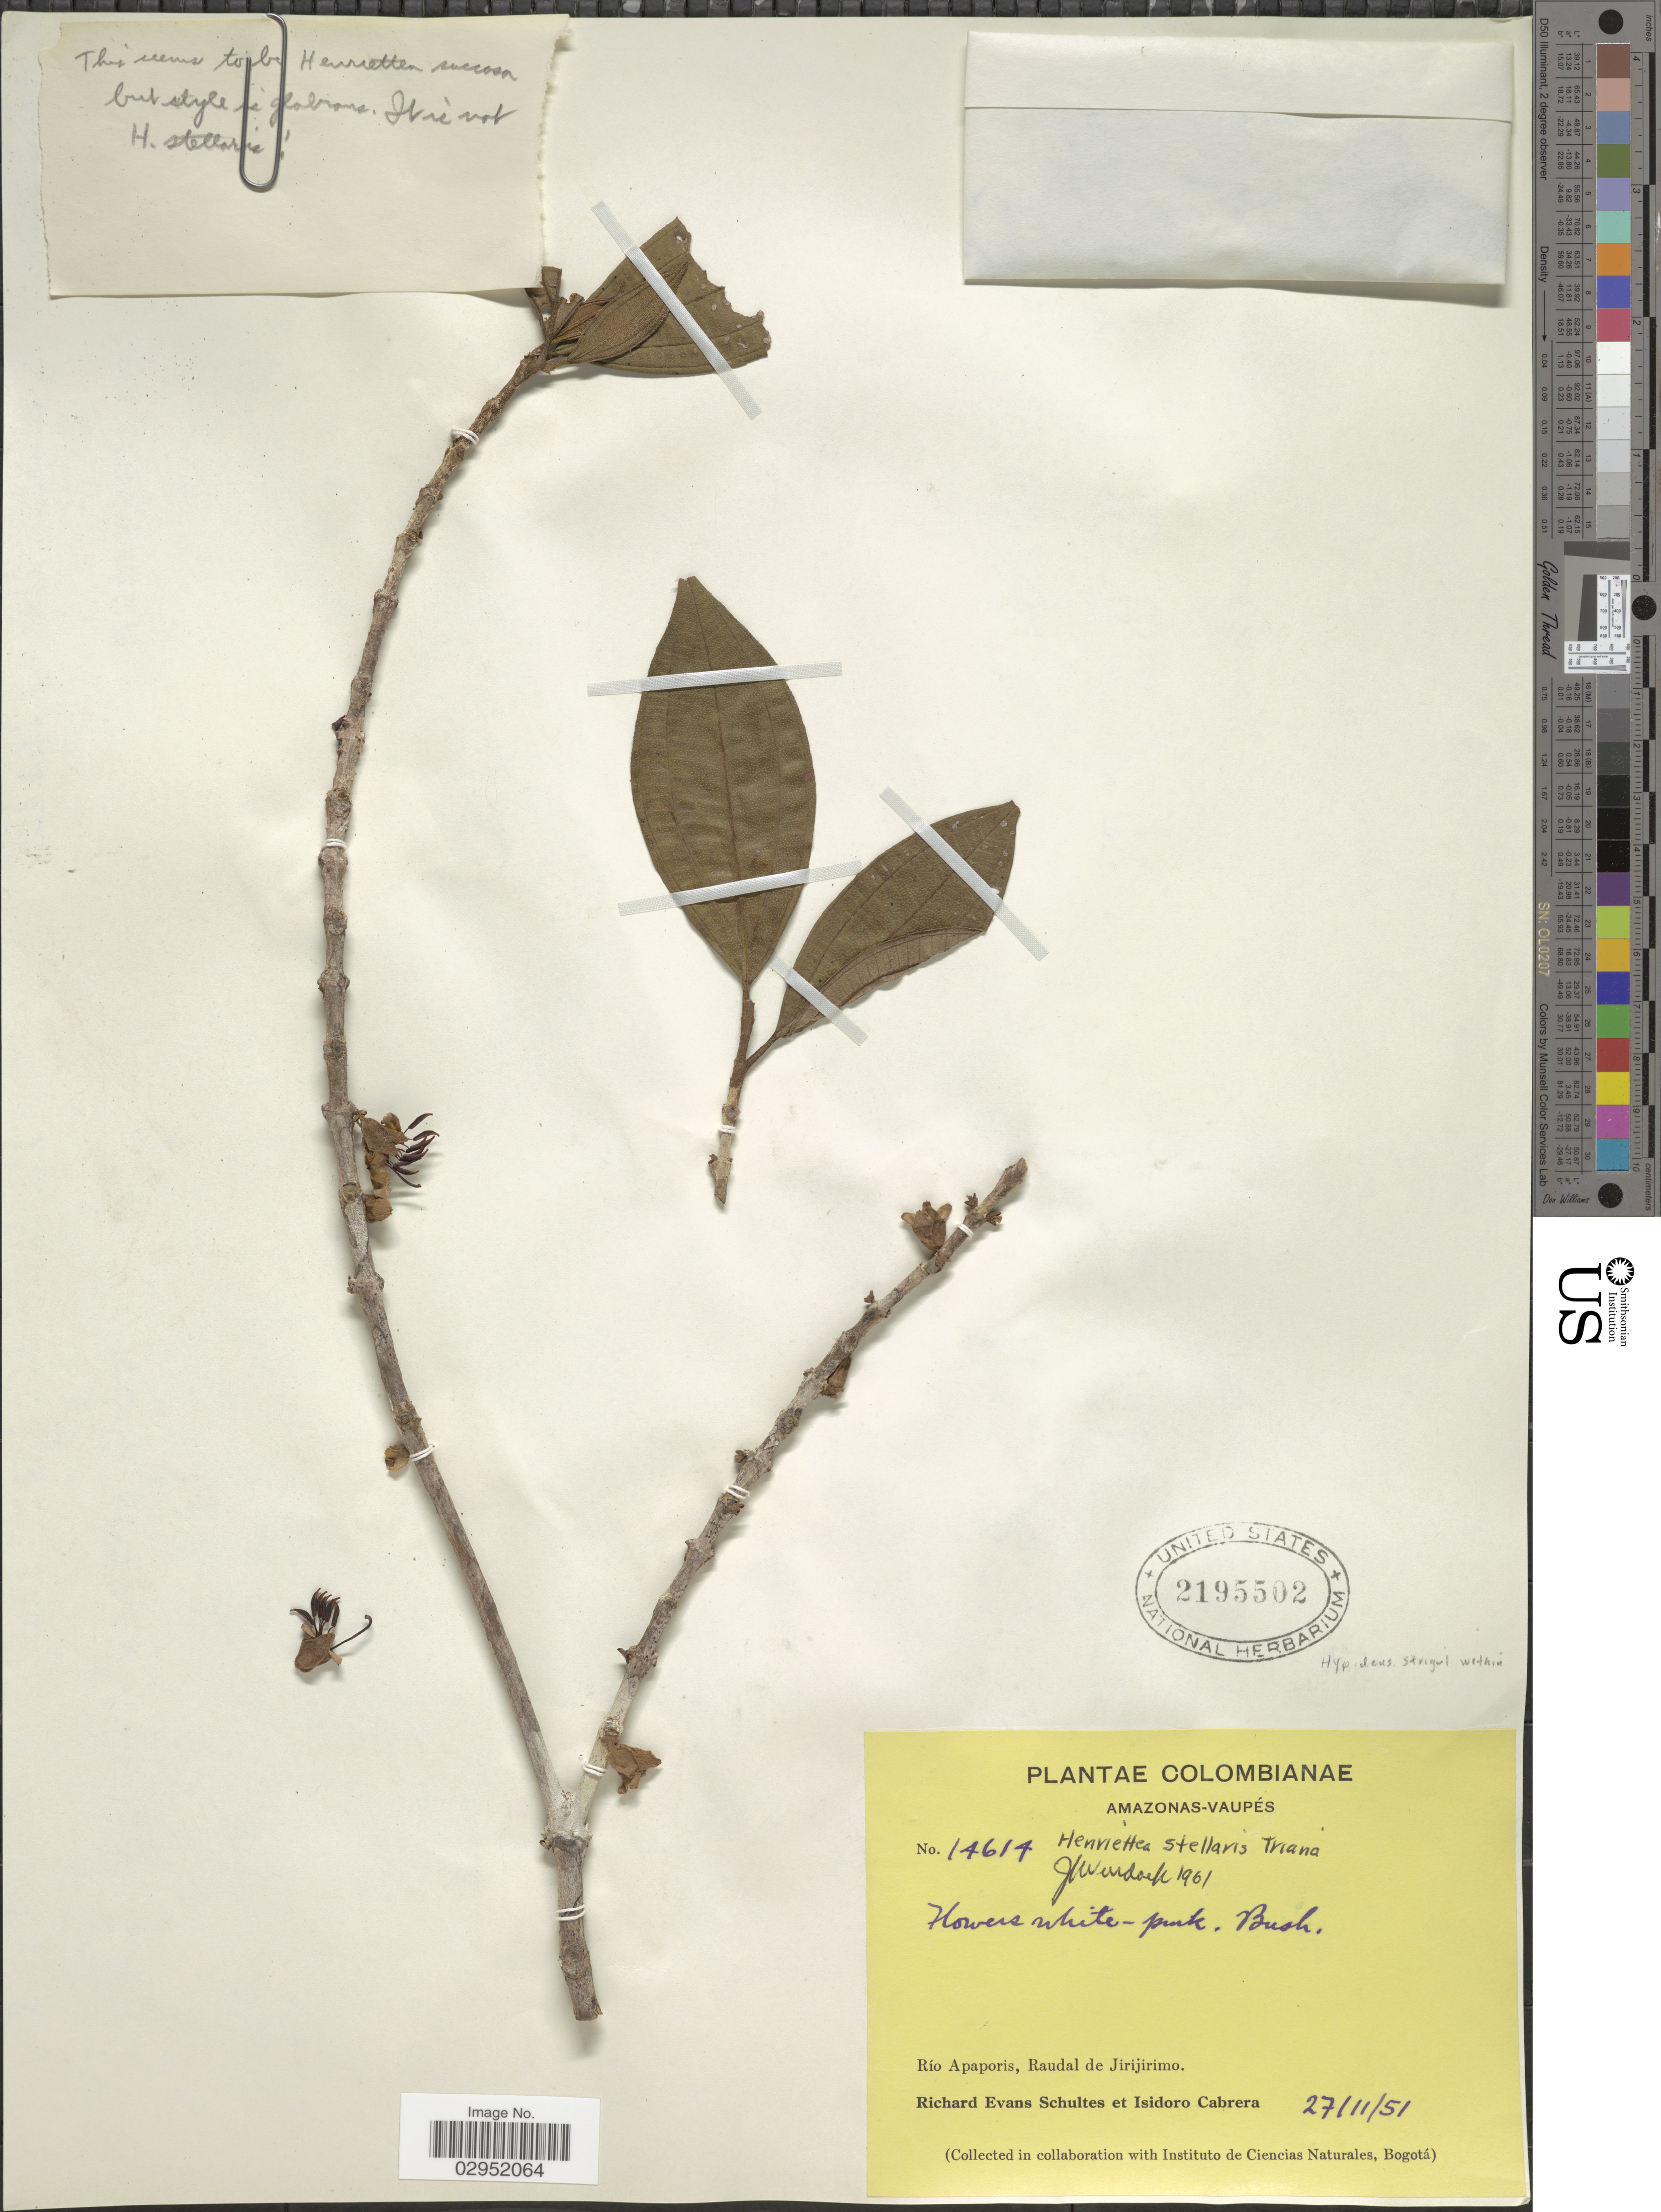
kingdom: Plantae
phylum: Tracheophyta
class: Magnoliopsida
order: Myrtales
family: Melastomataceae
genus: Henriettea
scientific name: Henriettea stellaris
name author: O. Berg ex Triana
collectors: R. E. Schultes & I. Cabrera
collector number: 14614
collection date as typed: Transcribed d/m/y: 27/11/51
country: Colombia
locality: Amazonas-Vaupés. Río Apaporis, Raudal de Jirijirimo.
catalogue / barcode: US 2195502